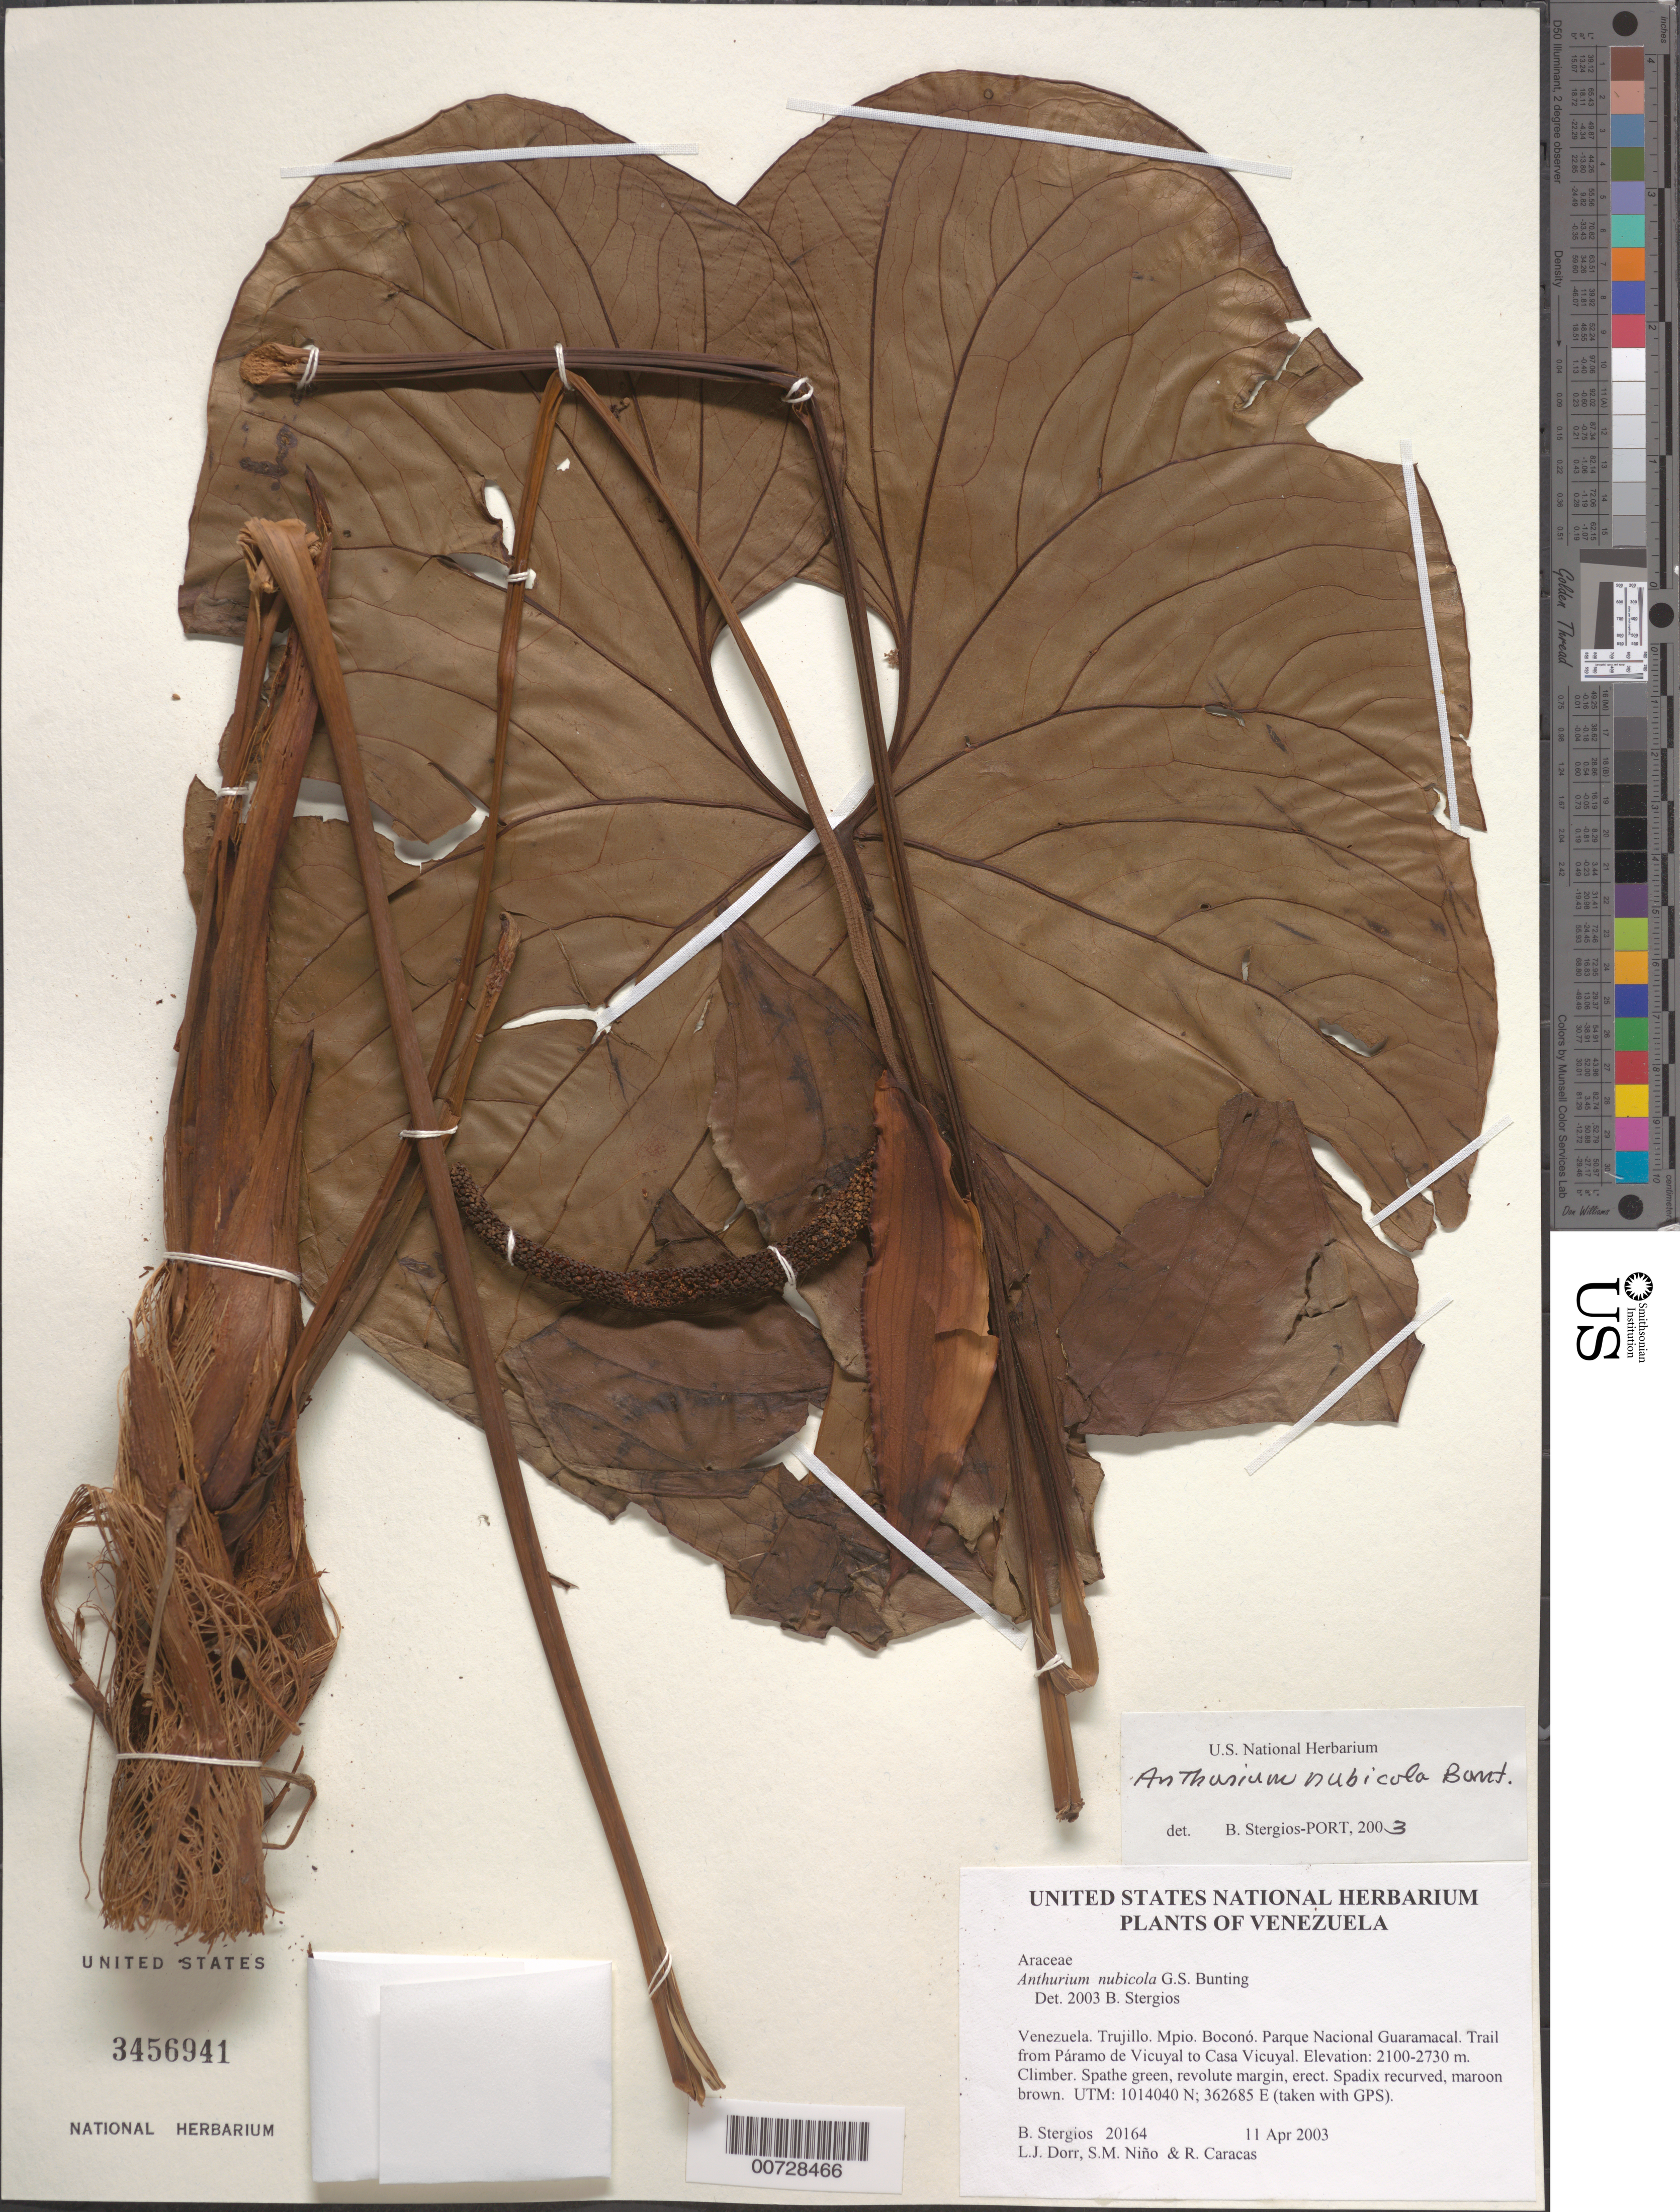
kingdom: Plantae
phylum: Tracheophyta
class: Liliopsida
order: Alismatales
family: Araceae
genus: Anthurium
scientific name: Anthurium nubicola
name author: G.S. Bunting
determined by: Stergios, B. G.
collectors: B. G. Stergios, L. J. Dorr, S. M. Niño & R. Caracas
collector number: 20164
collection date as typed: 11 Apr 2003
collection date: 2003-04-11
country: Venezuela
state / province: Trujillo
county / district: Boconó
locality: Parque Nacional Guaramacal. Trail from Páramo de Vicuyal to Casa Vicuyal.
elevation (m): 2100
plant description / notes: PORT, US, VEN, +4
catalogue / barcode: US 3456941